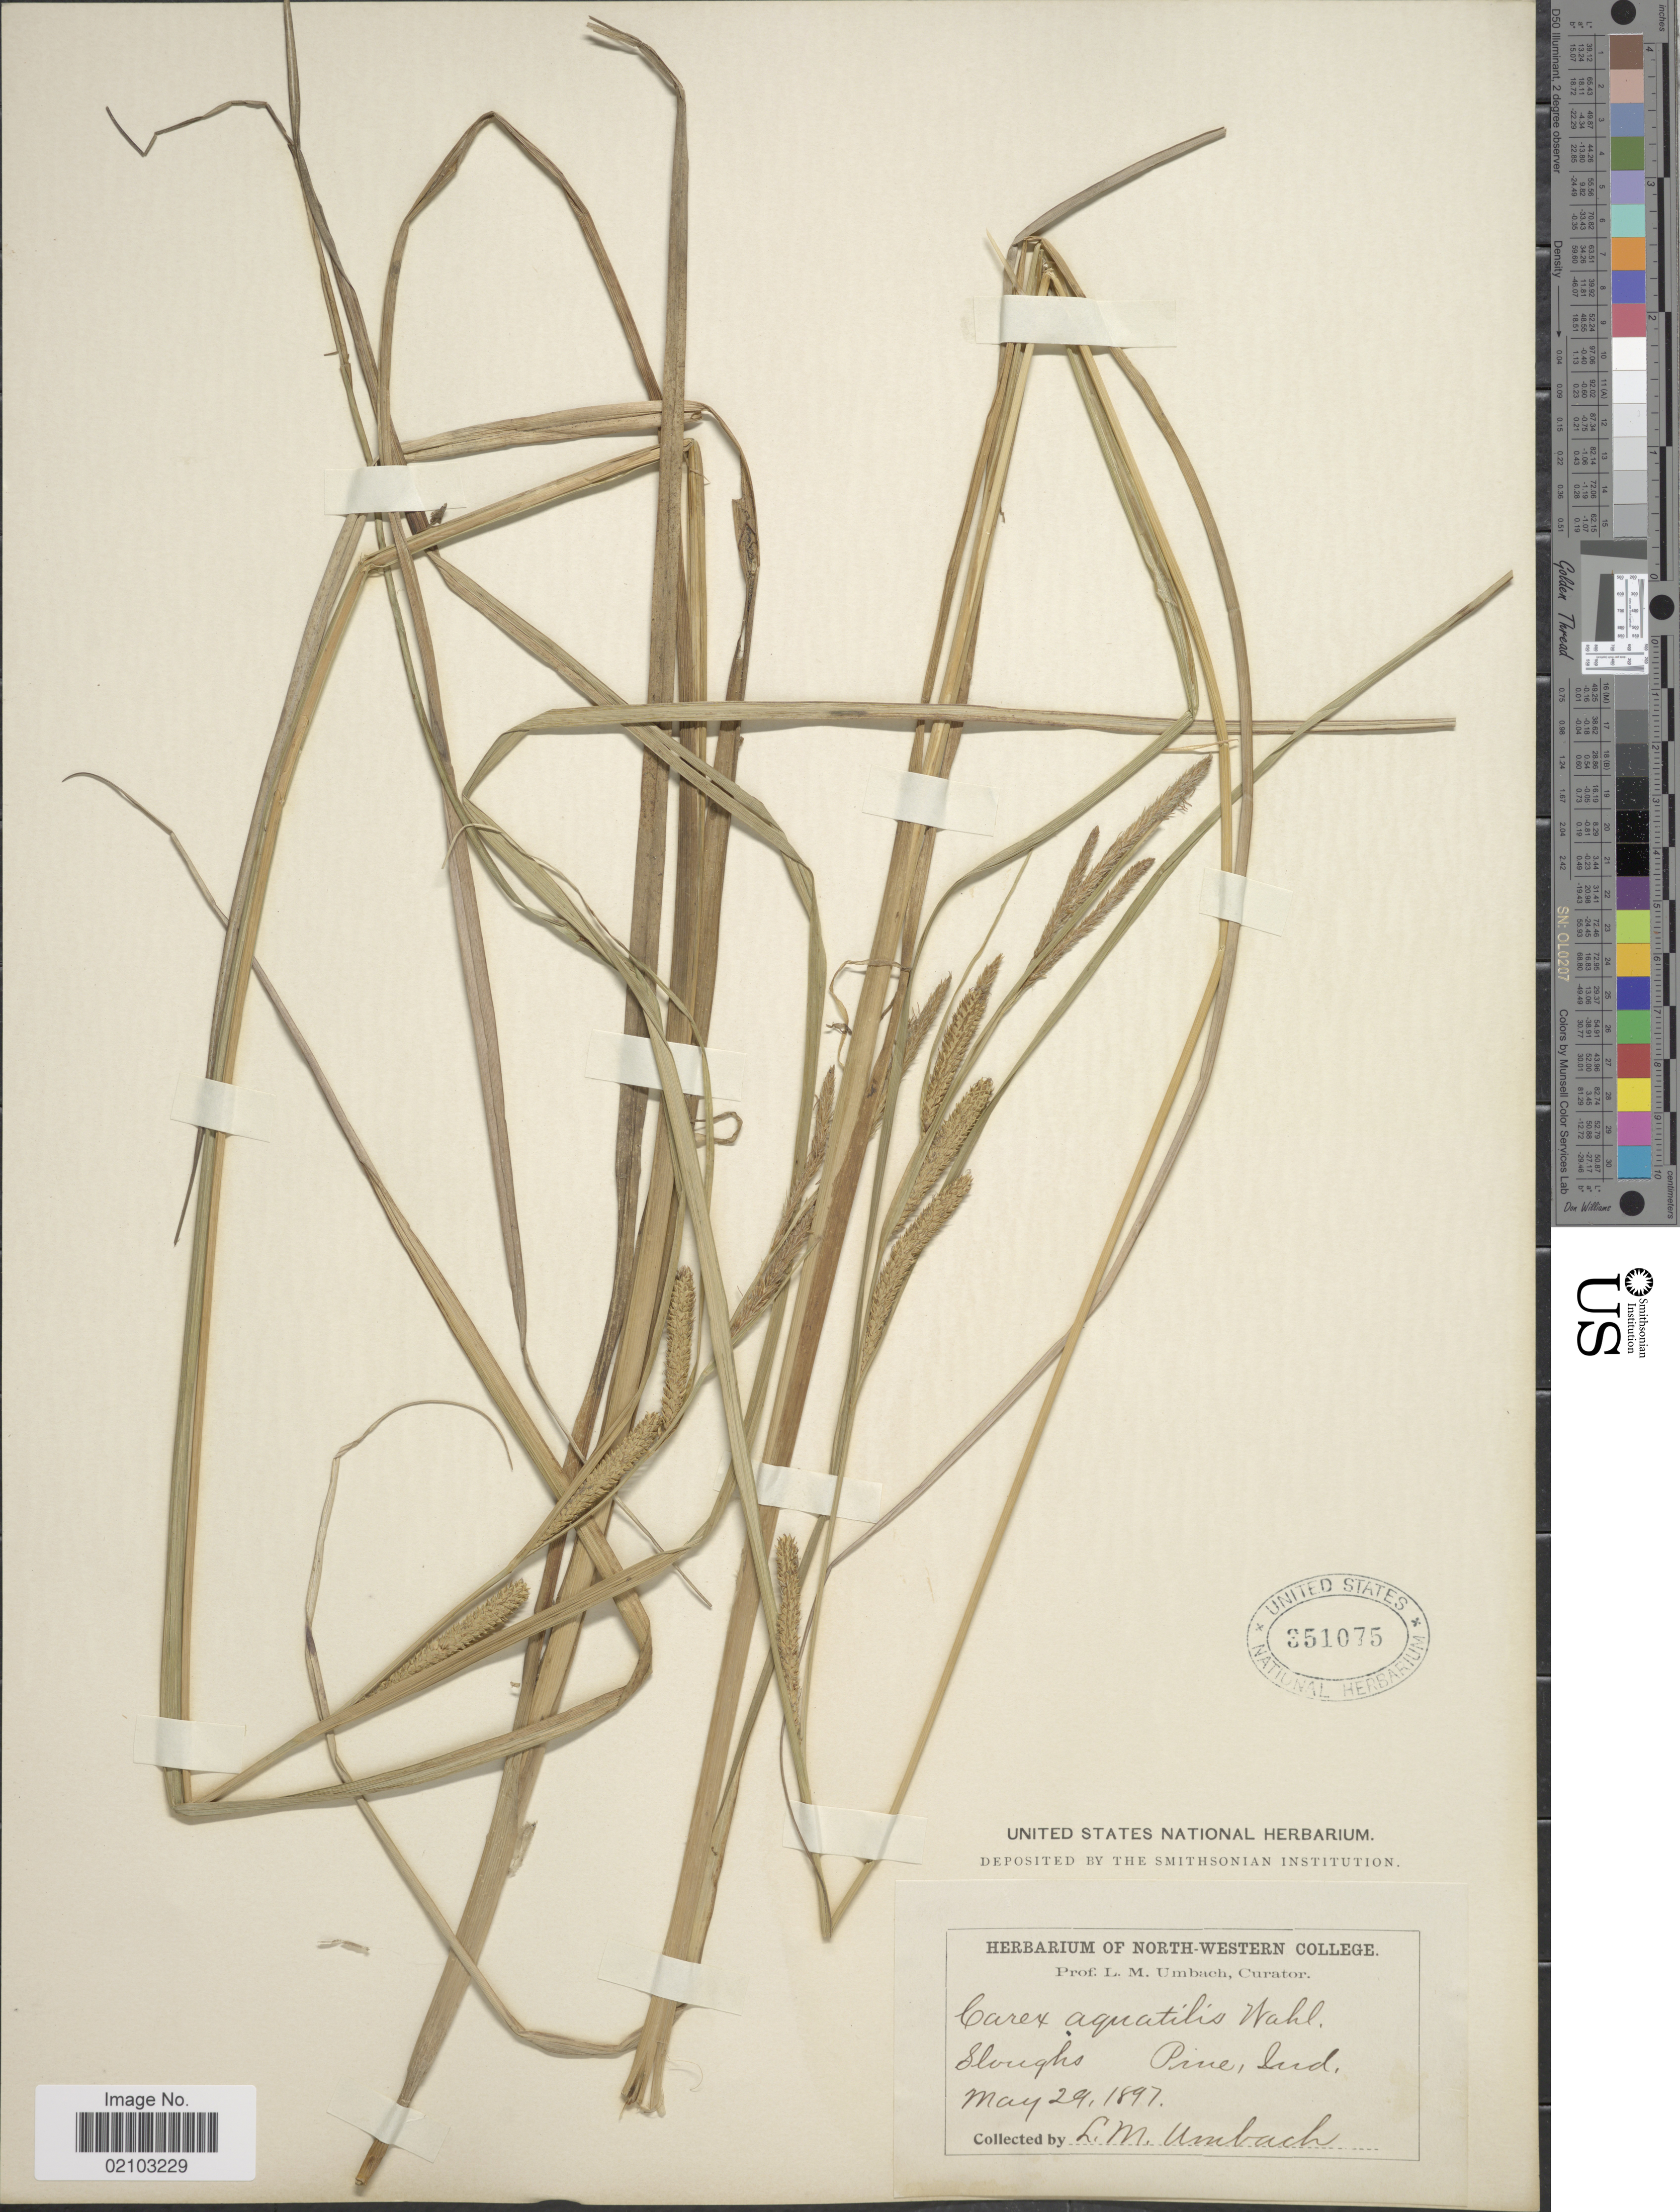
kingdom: Plantae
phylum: Tracheophyta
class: Liliopsida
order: Poales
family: Cyperaceae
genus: Carex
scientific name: Carex aquatilis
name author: Wahlenb.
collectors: L. M. Umbach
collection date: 1897-05-29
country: United States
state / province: Indiana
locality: Sloughs. Pine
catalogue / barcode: US 351075